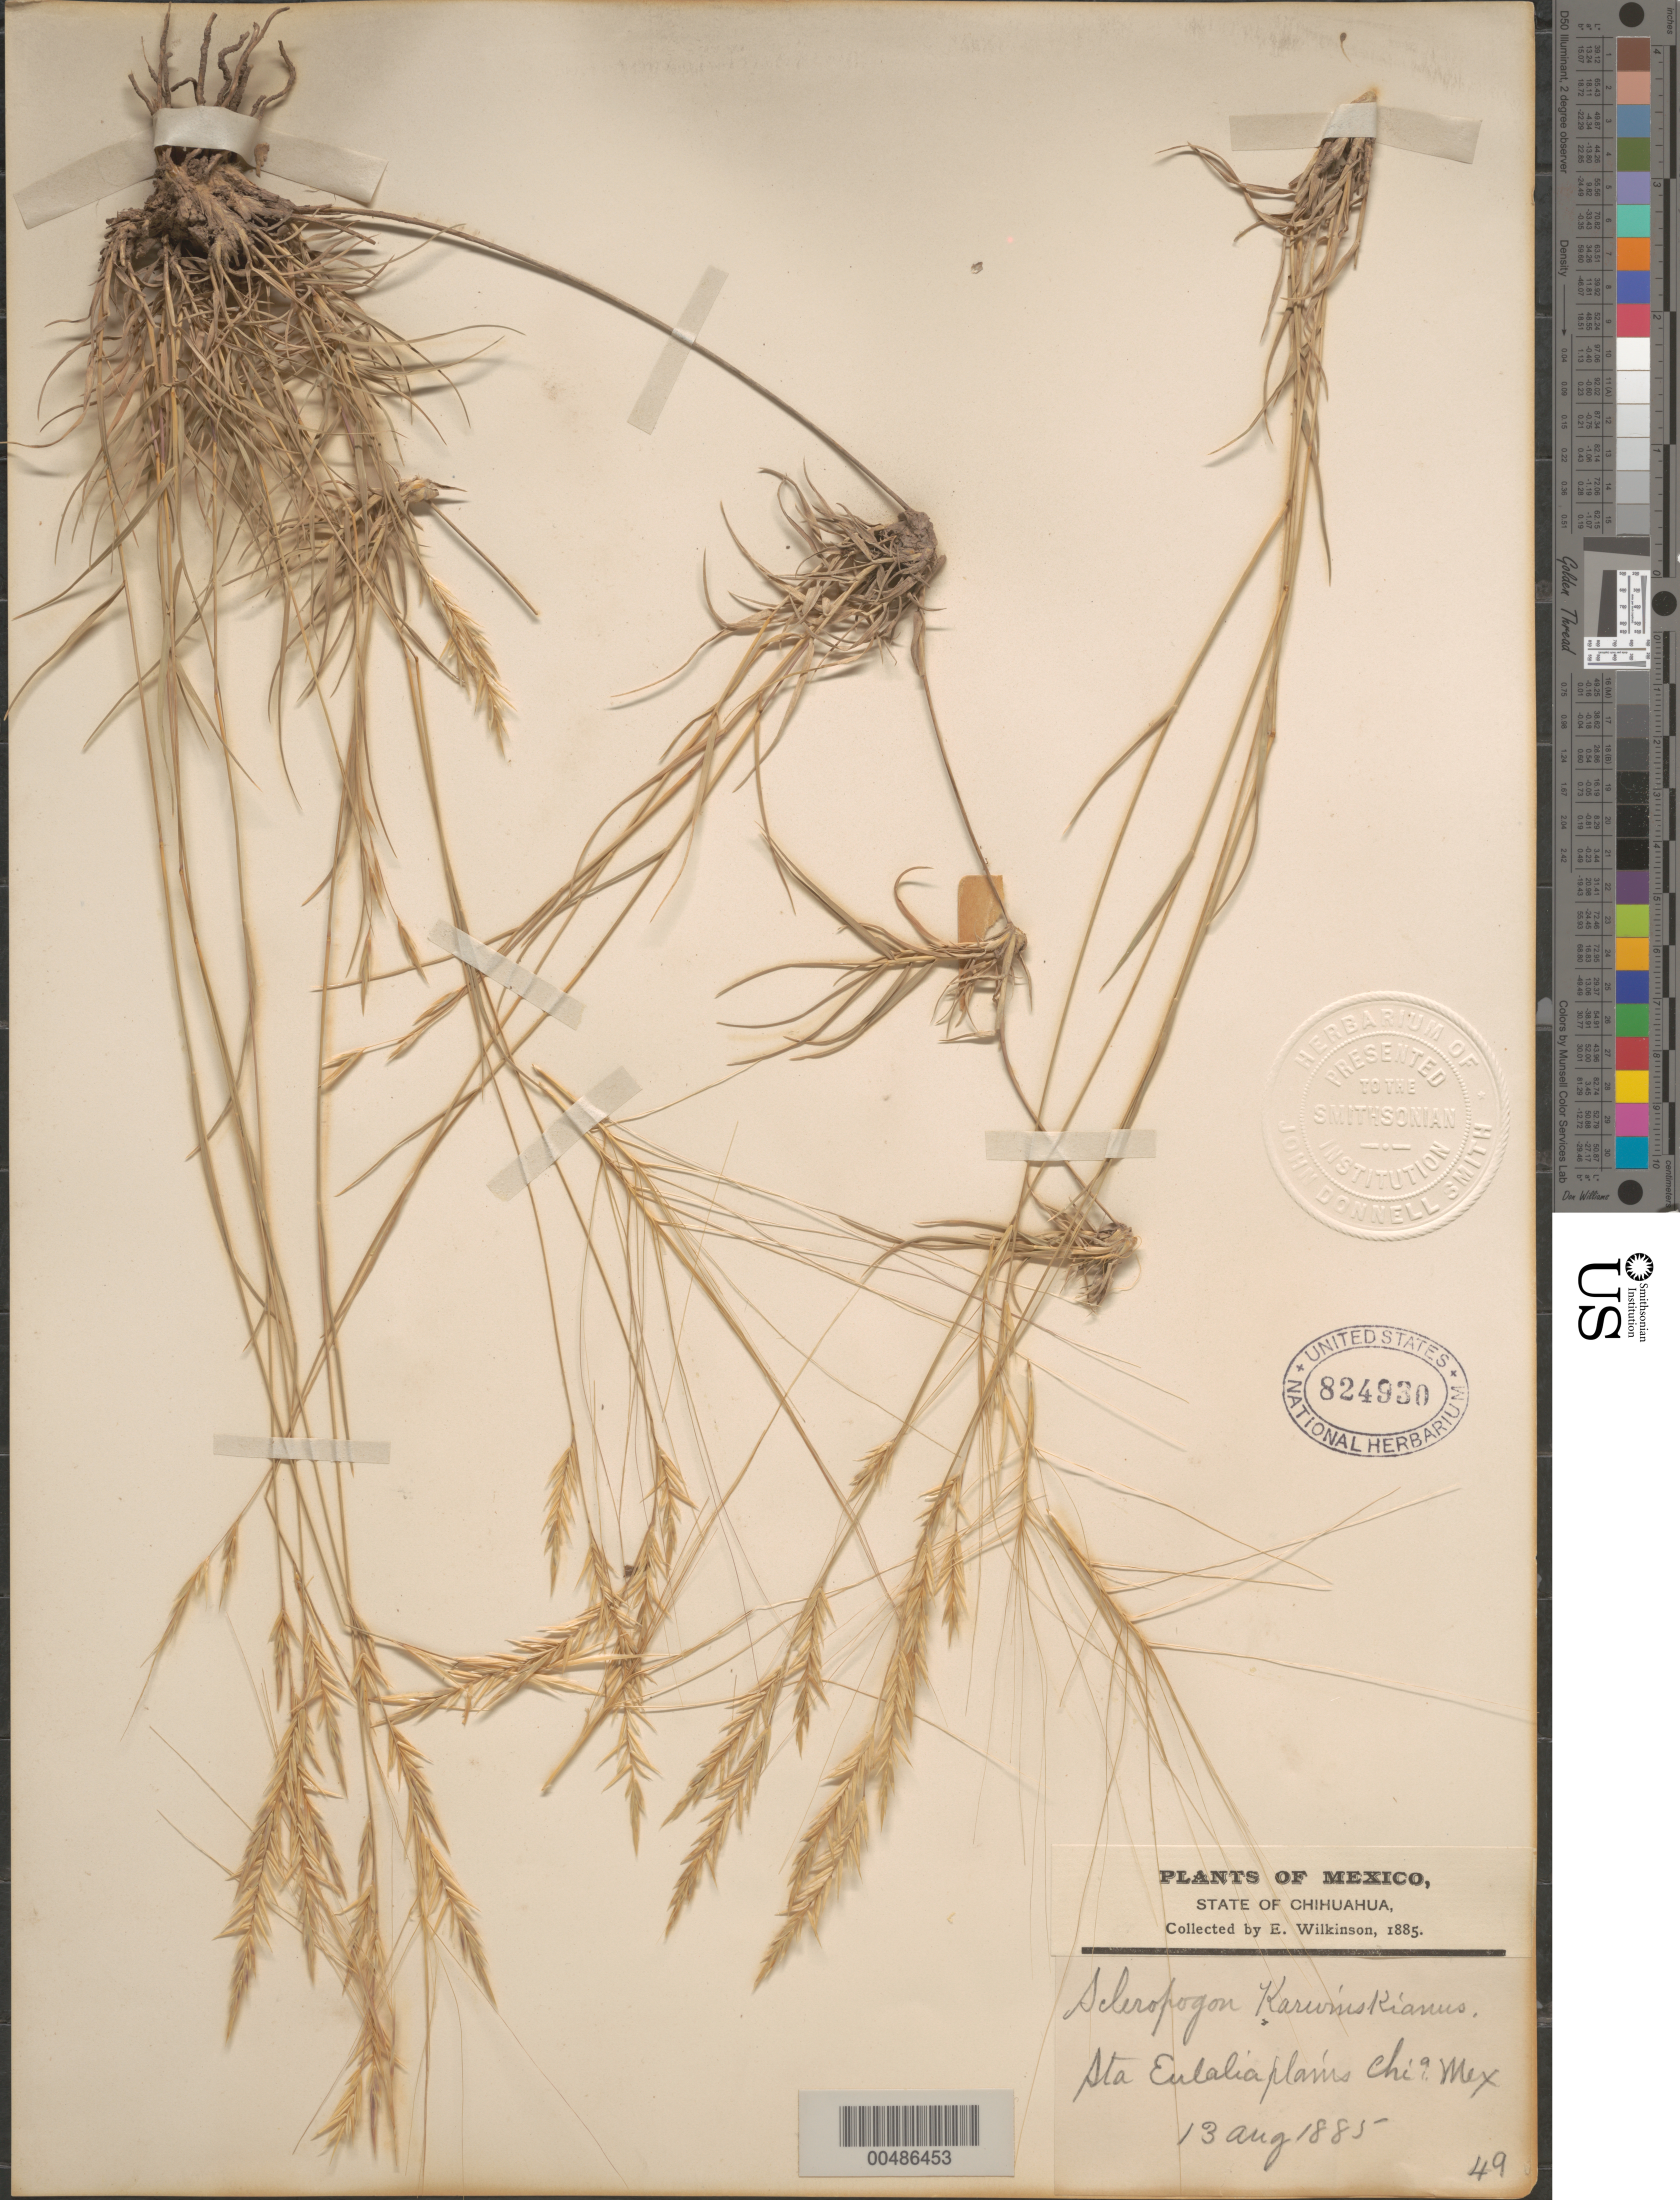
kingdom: Plantae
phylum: Tracheophyta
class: Liliopsida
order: Poales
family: Poaceae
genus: Scleropogon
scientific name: Scleropogon brevifolius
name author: Phil.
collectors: E. Wilkinson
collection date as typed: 13 Aug 1885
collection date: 1885-08-13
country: Mexico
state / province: Chiapas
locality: Sta. Eulalia plains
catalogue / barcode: US 824930